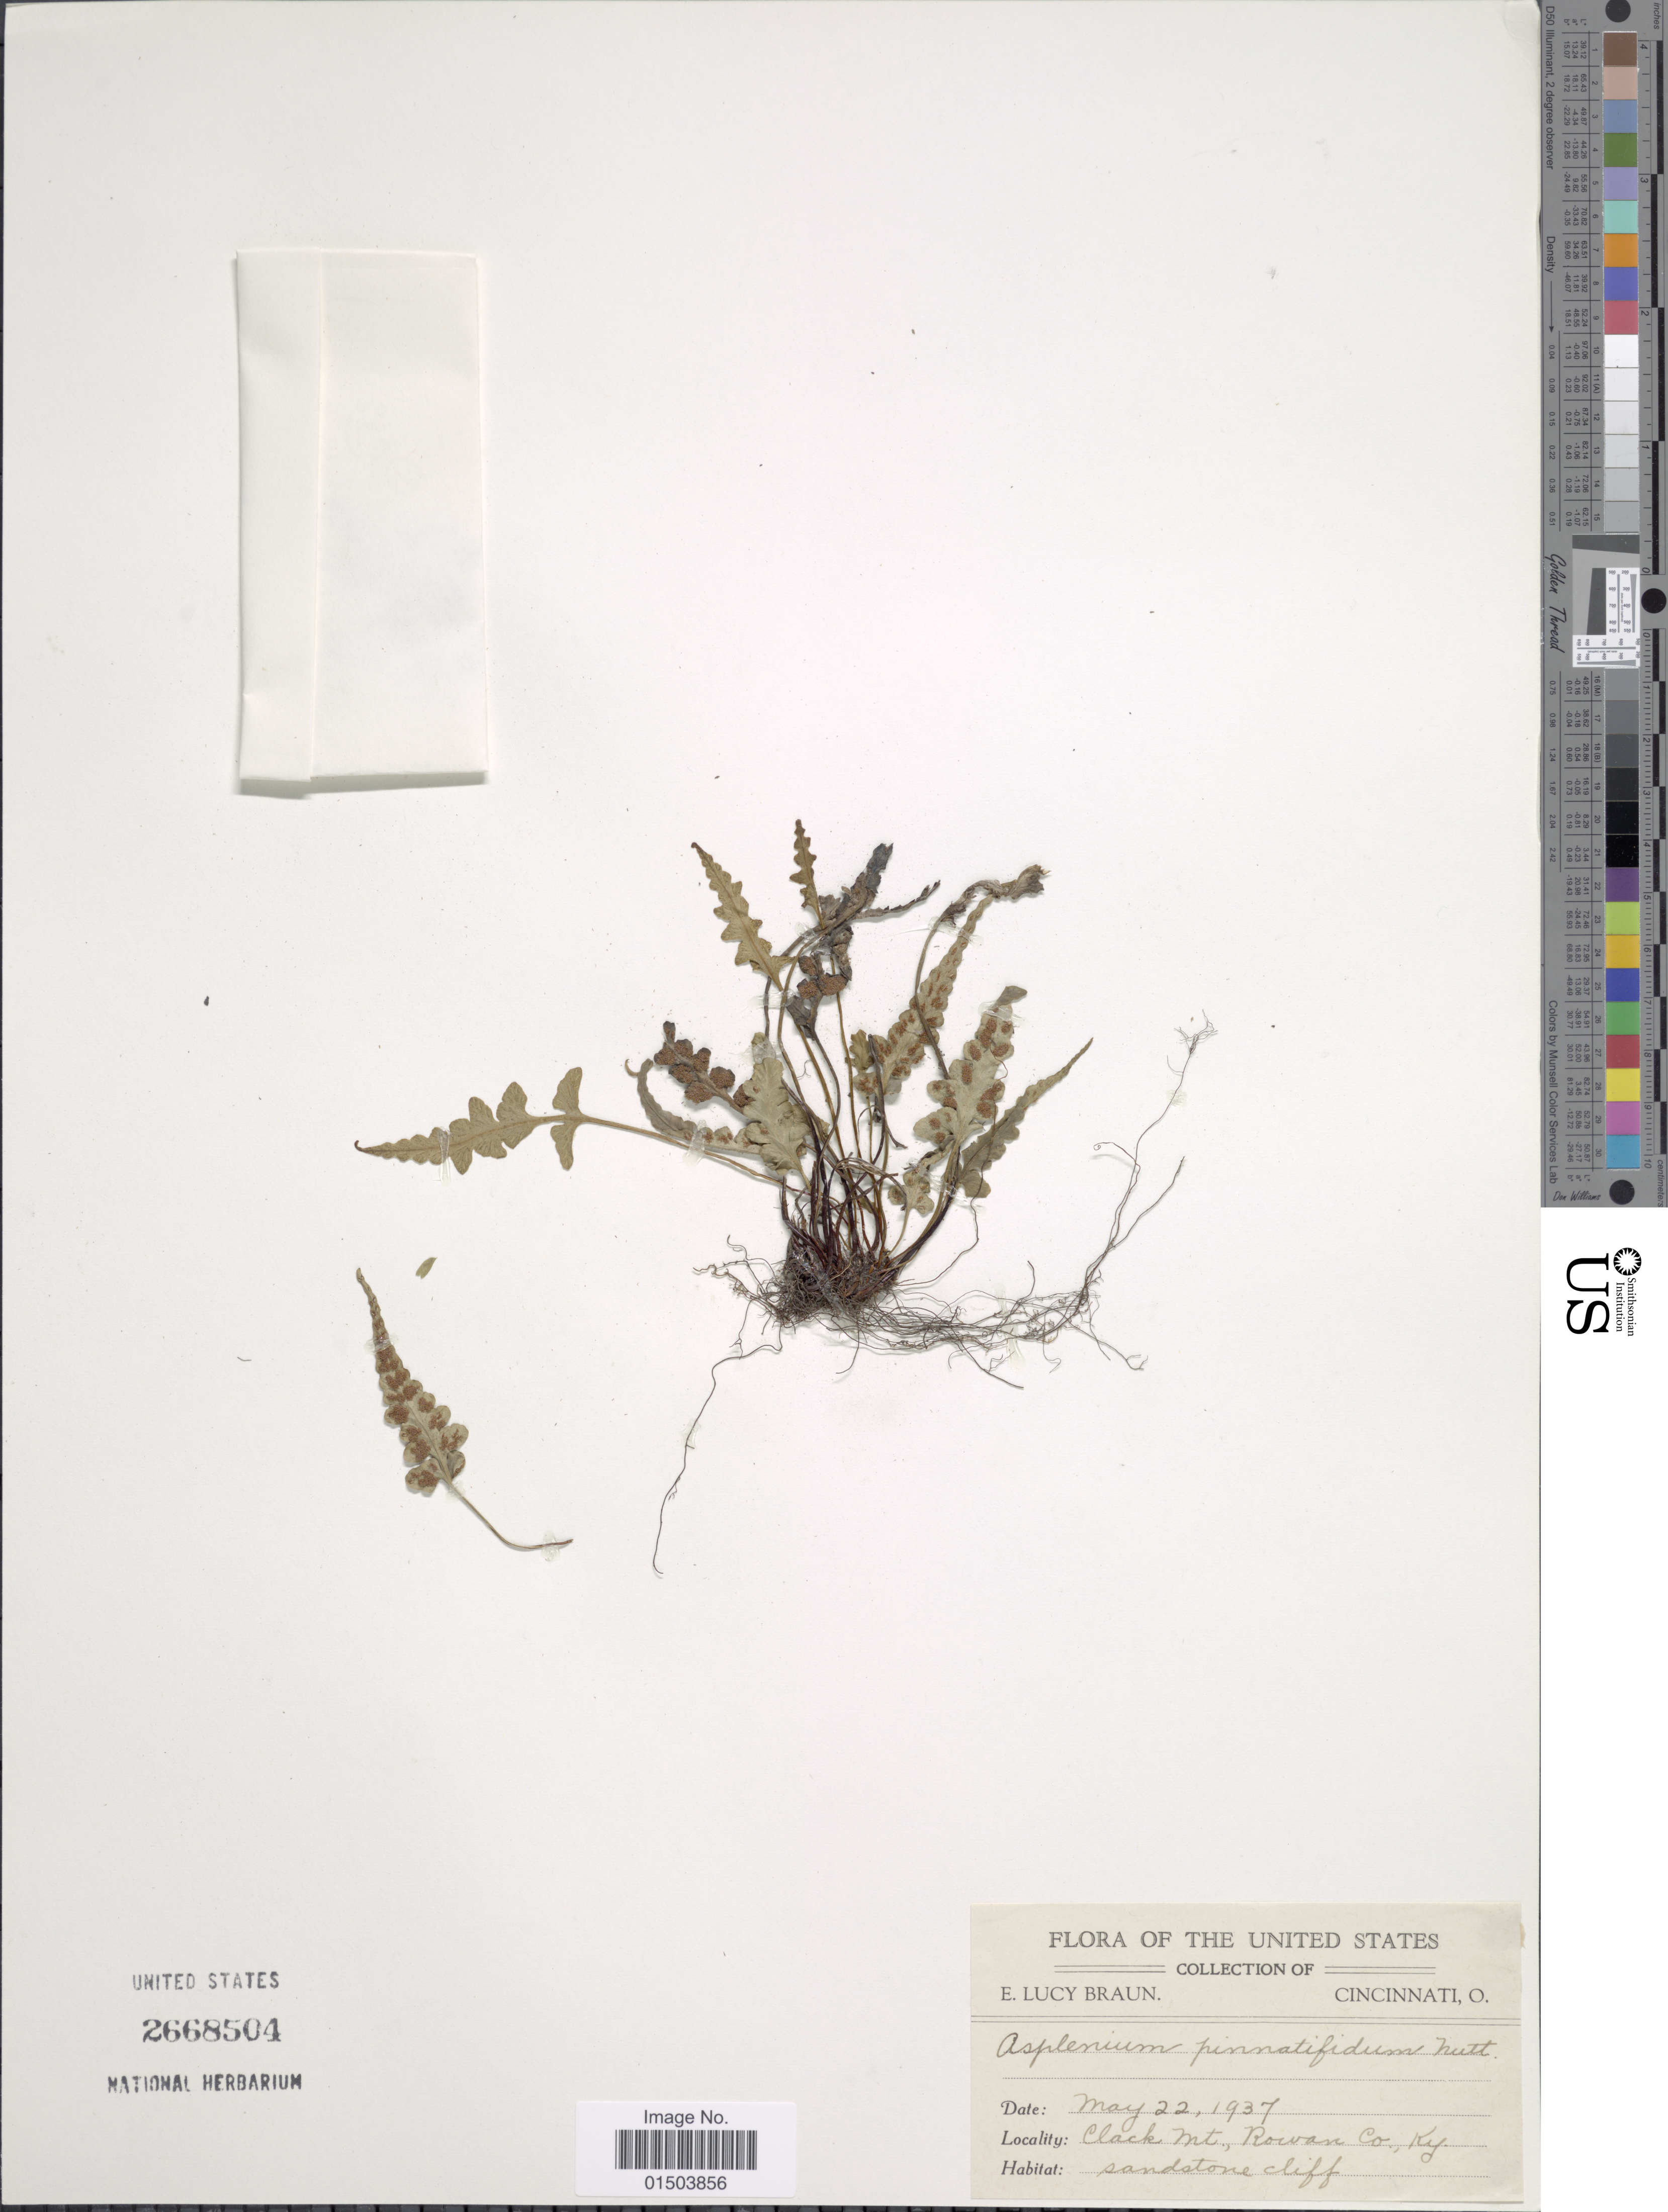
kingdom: Plantae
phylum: Tracheophyta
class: Polypodiopsida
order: Polypodiales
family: Aspleniaceae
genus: Asplenium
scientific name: Asplenium pinnatifidum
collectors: E. L. Braun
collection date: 1937-05-22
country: United States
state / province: Kentucky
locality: Cincinnati, O. Clack Mt., Rowan Co.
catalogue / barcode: US 2668504